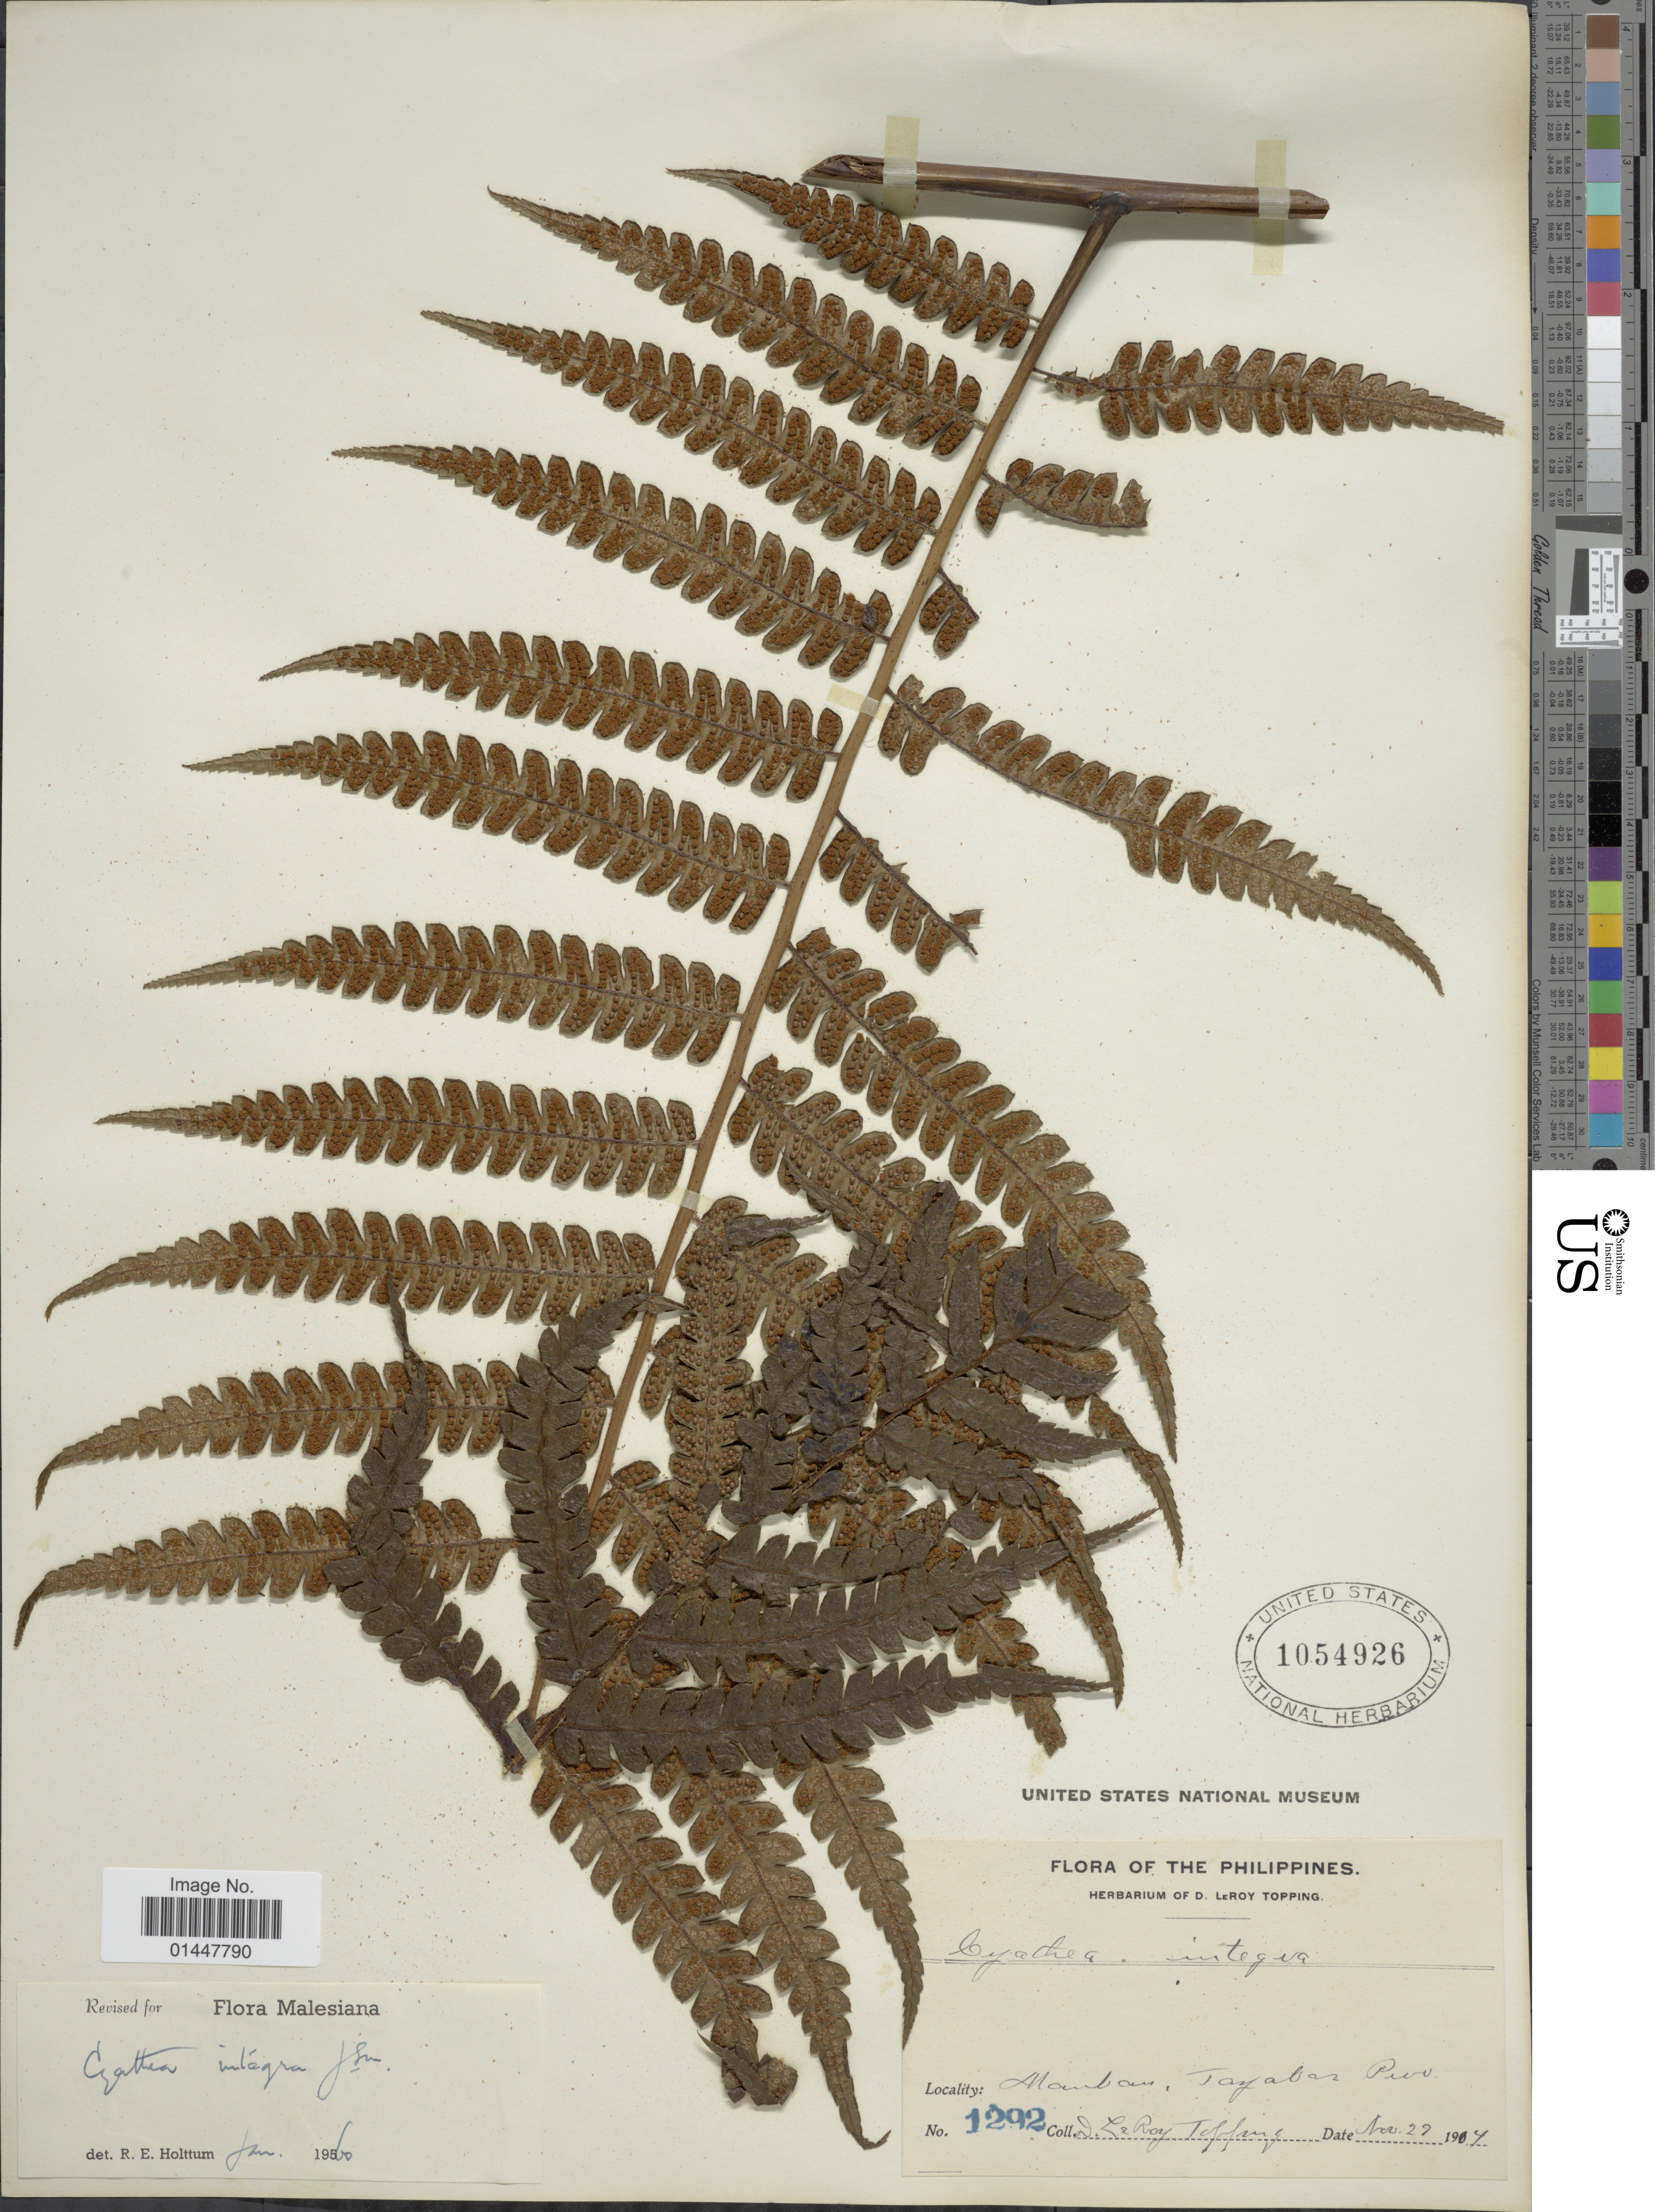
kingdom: Plantae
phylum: Tracheophyta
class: Polypodiopsida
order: Cyatheales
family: Cyatheaceae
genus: Sphaeropteris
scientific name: Sphaeropteris integra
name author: (J. Sm.) R.M. Tryon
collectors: D. L. Topping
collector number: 1292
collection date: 1907-11-29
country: Philippines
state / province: Calabarzon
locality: Mauban, Tayabas Prov.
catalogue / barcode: US 1054926